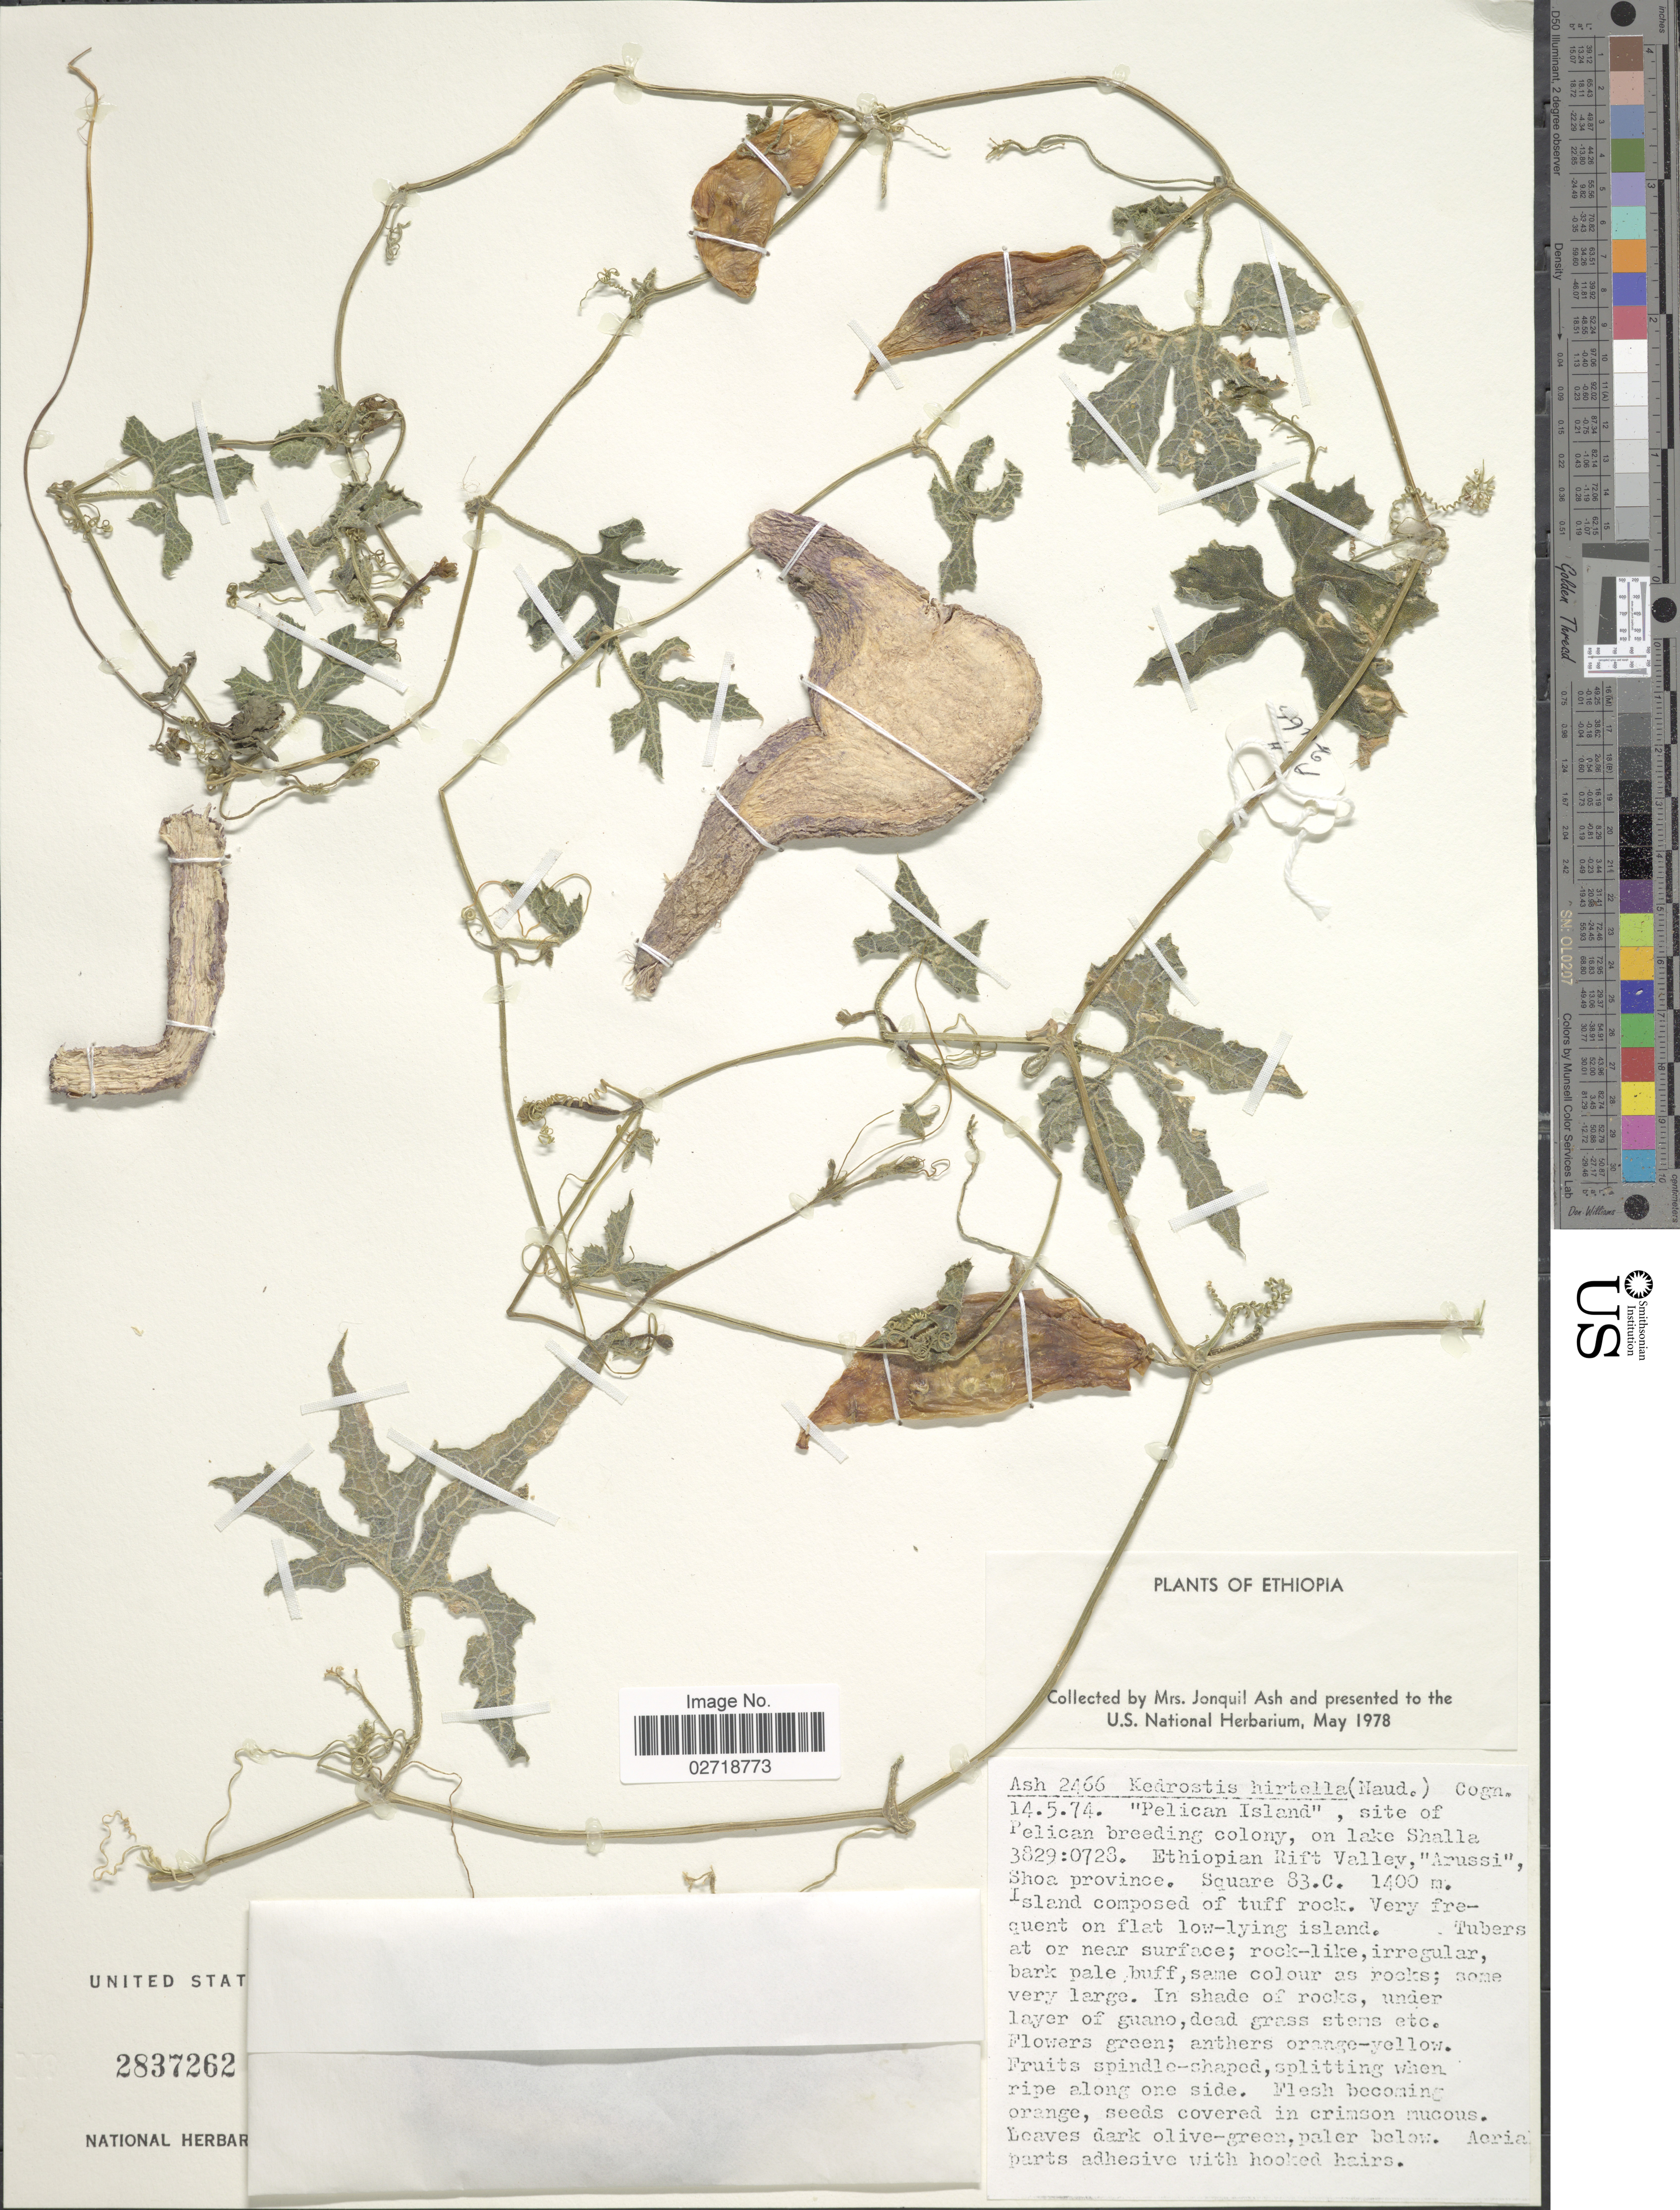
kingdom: Plantae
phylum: Tracheophyta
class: Magnoliopsida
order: Cucurbitales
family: Cucurbitaceae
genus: Kedrostis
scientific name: Kedrostis hirtella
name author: (Naudin) Cogn.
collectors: J. Ash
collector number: Ash 2466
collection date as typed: Transcribed d/m/y: 14/5/74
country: Ethiopia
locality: Pelican Island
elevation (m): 1400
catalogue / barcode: US 2837262